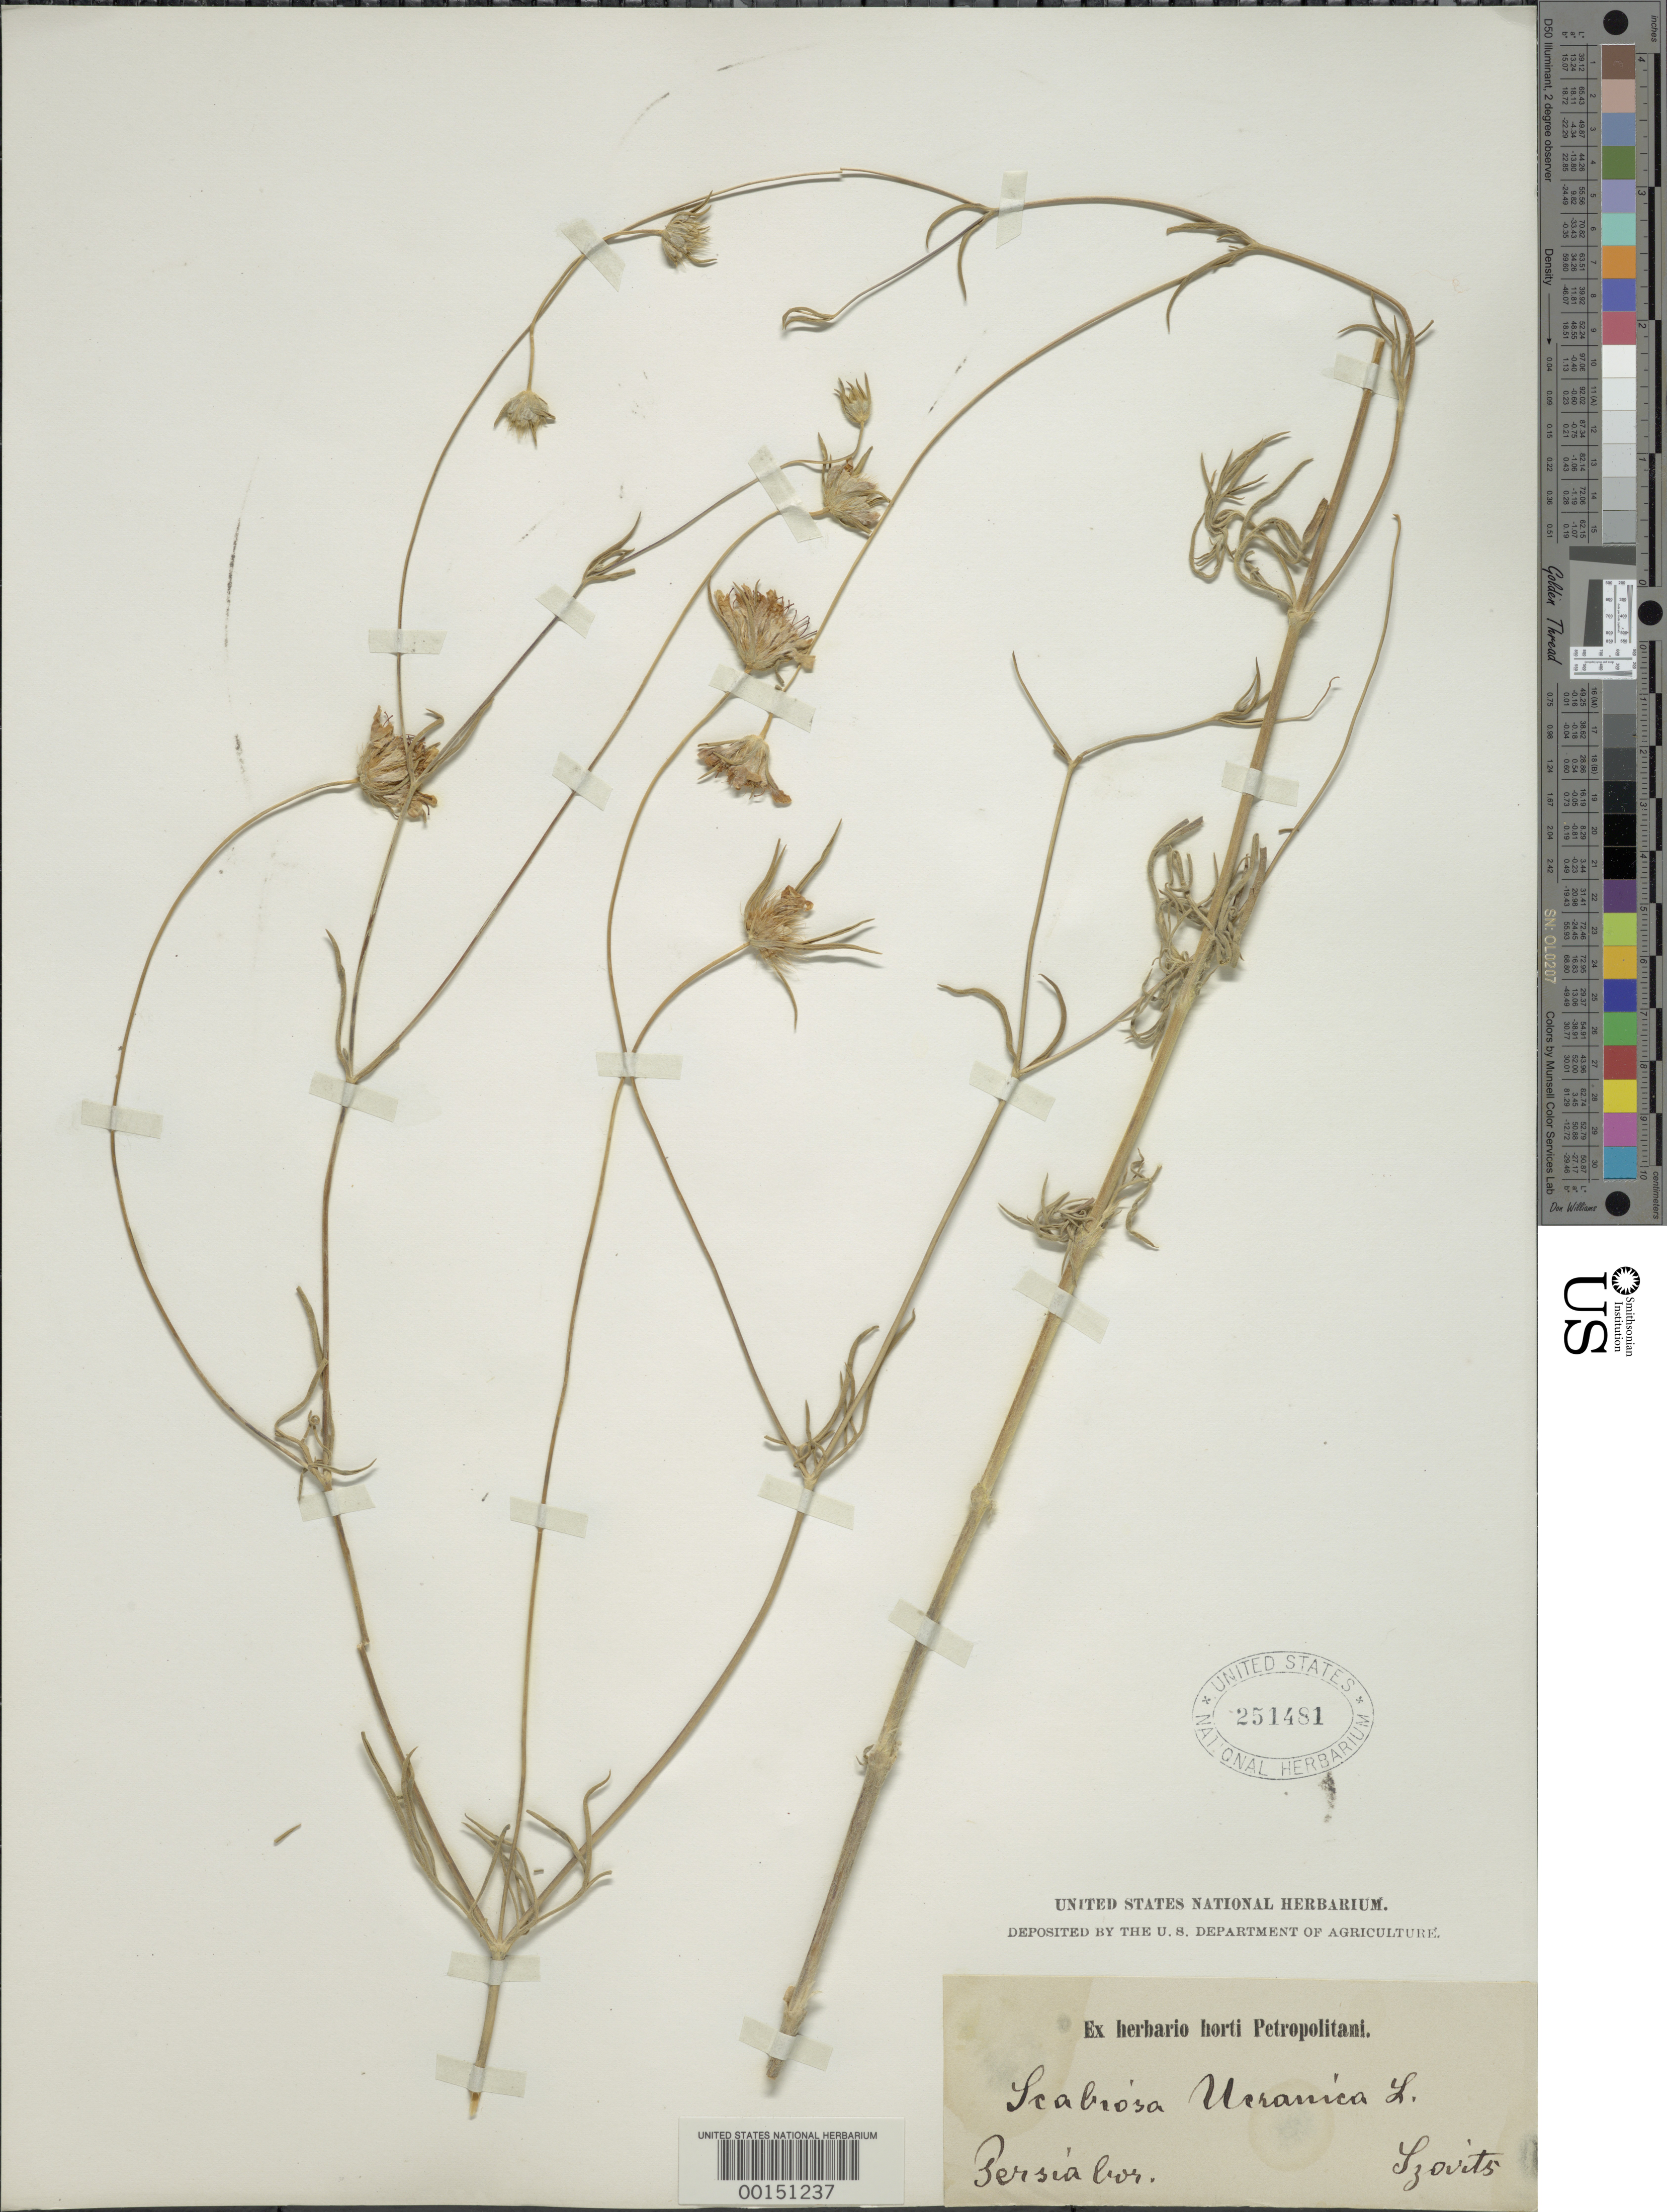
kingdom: Plantae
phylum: Tracheophyta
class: Magnoliopsida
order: Dipsacales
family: Caprifoliaceae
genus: Scabiosa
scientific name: Scabiosa ucranica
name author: L.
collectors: J. Szovits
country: Iran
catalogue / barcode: US 251481